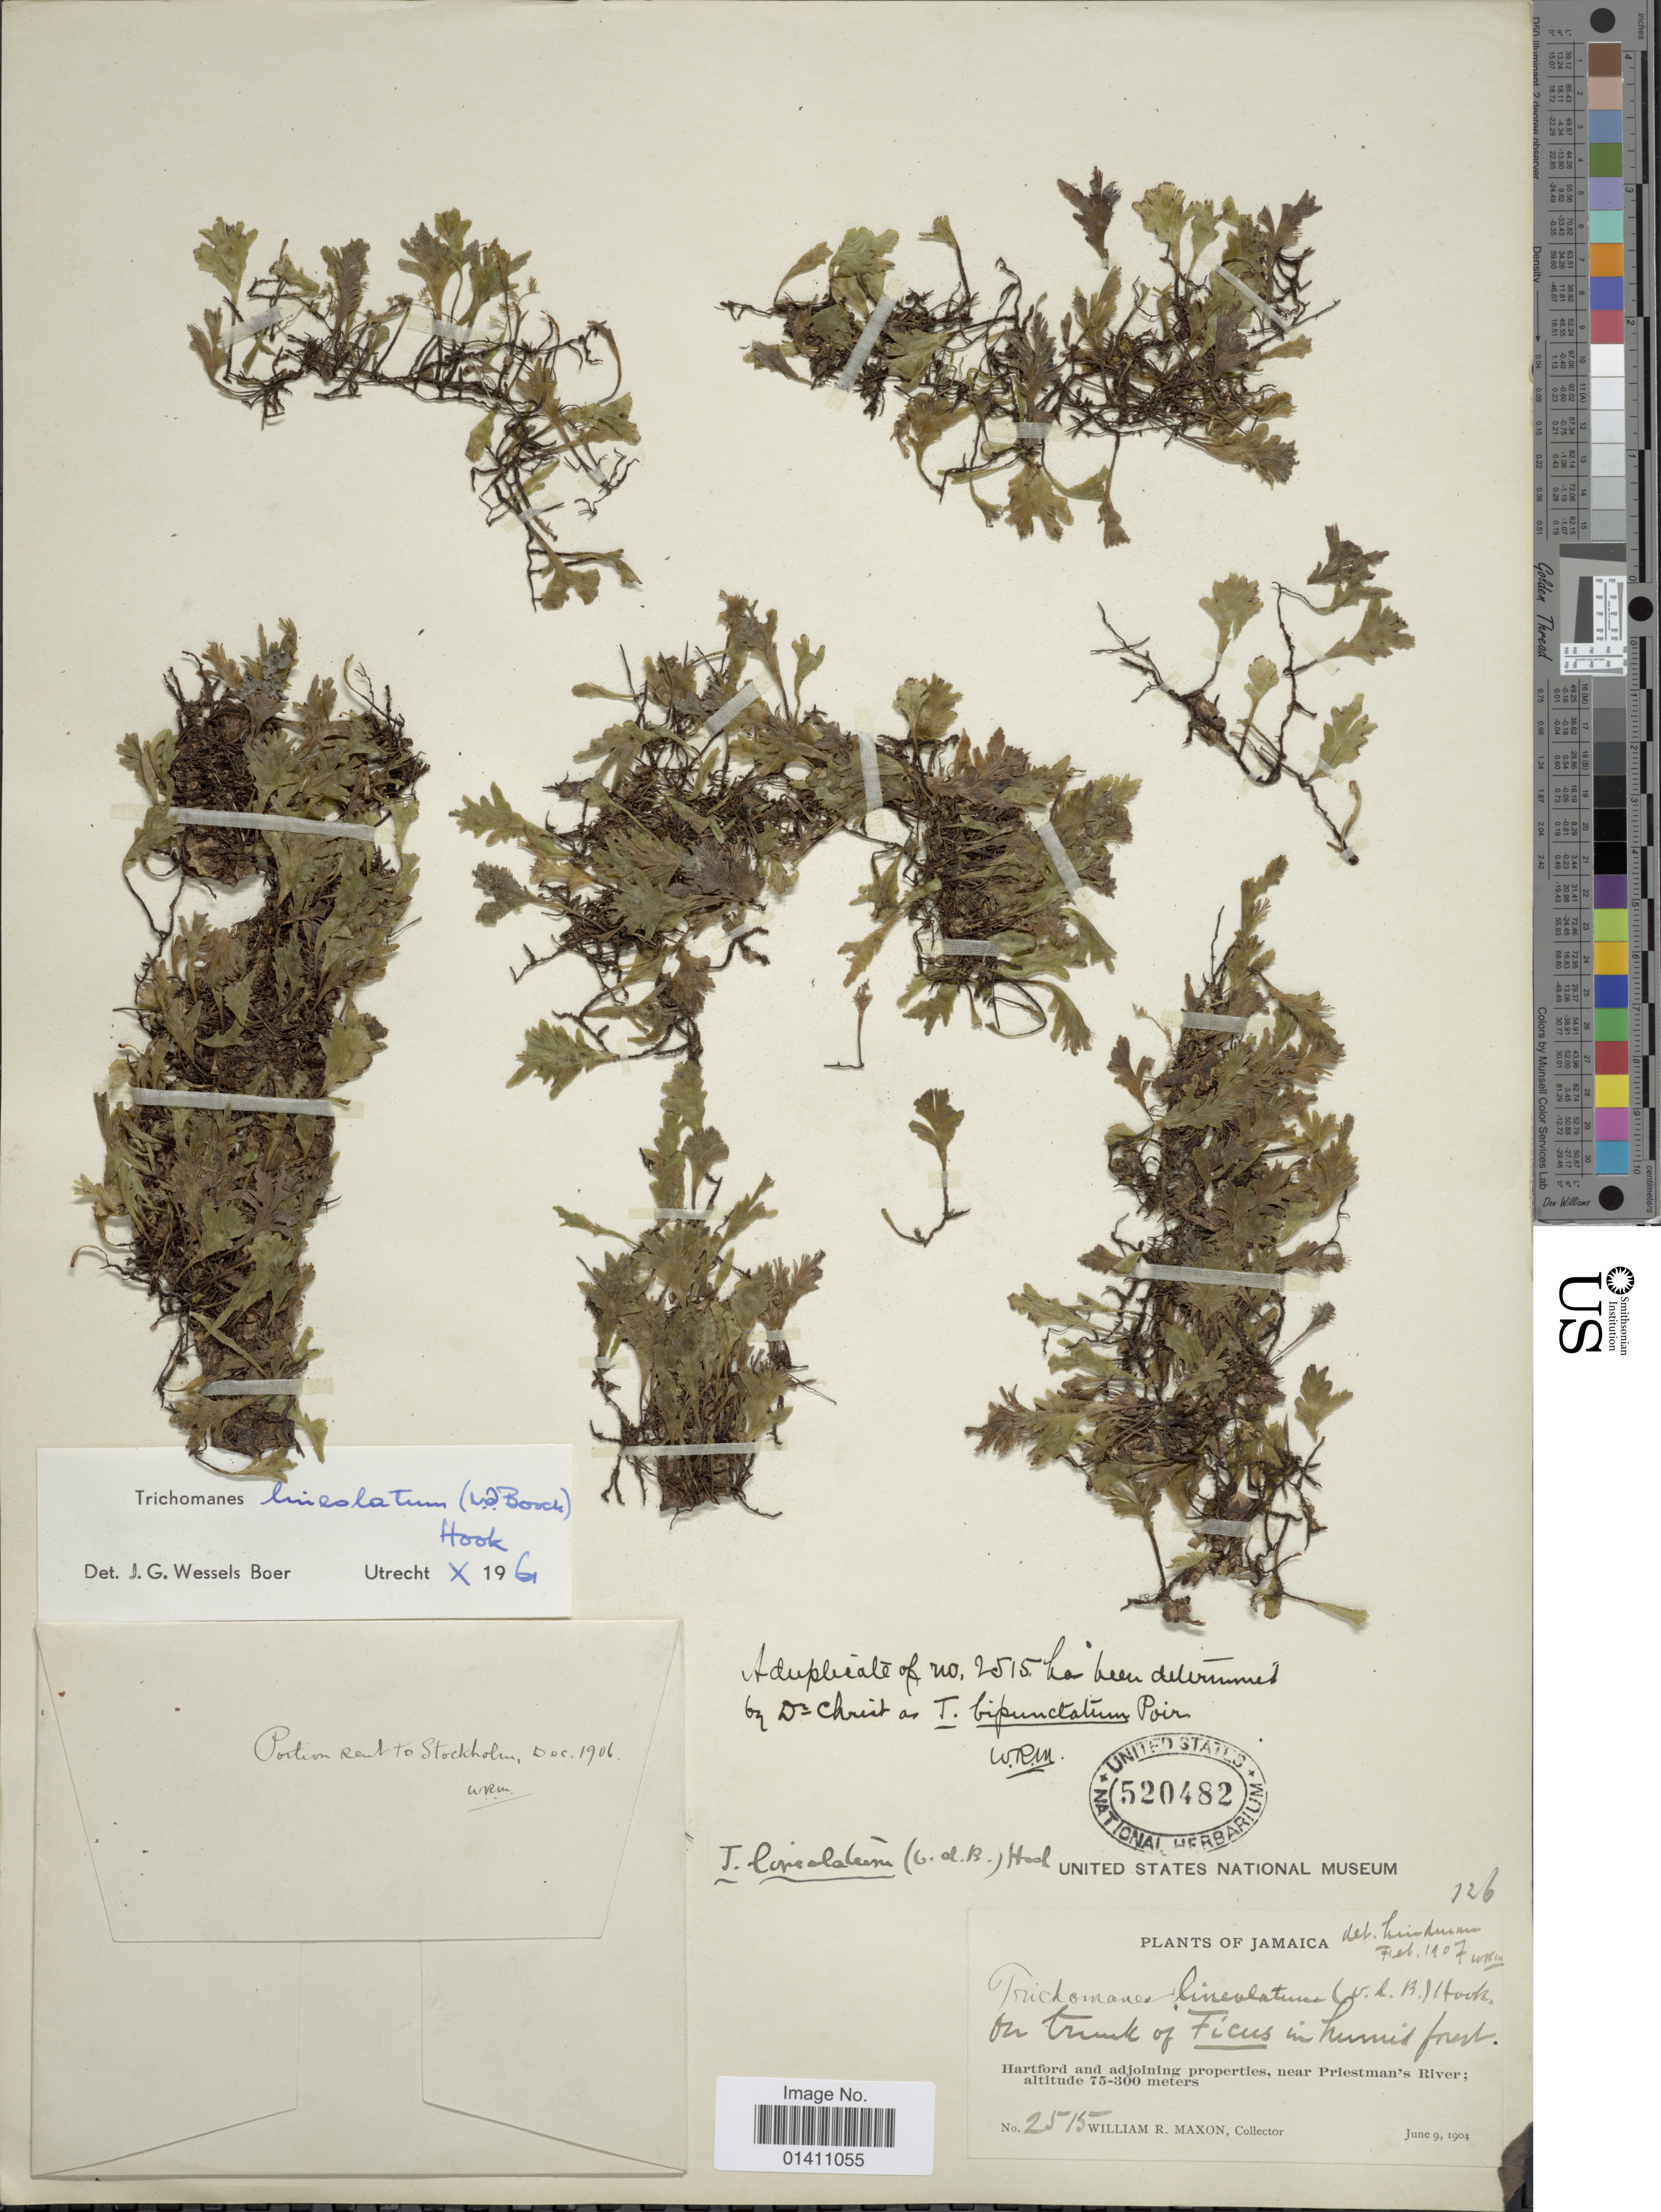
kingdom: Plantae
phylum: Tracheophyta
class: Polypodiopsida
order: Hymenophyllales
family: Hymenophyllaceae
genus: Didymoglossum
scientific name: Didymoglossum lineolatum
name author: Bosch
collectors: W. R. Maxon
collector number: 2515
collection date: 1904-06-09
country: Jamaica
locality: Hartford and adjoining properties, near Priestman's River.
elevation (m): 75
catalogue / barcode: US 520482